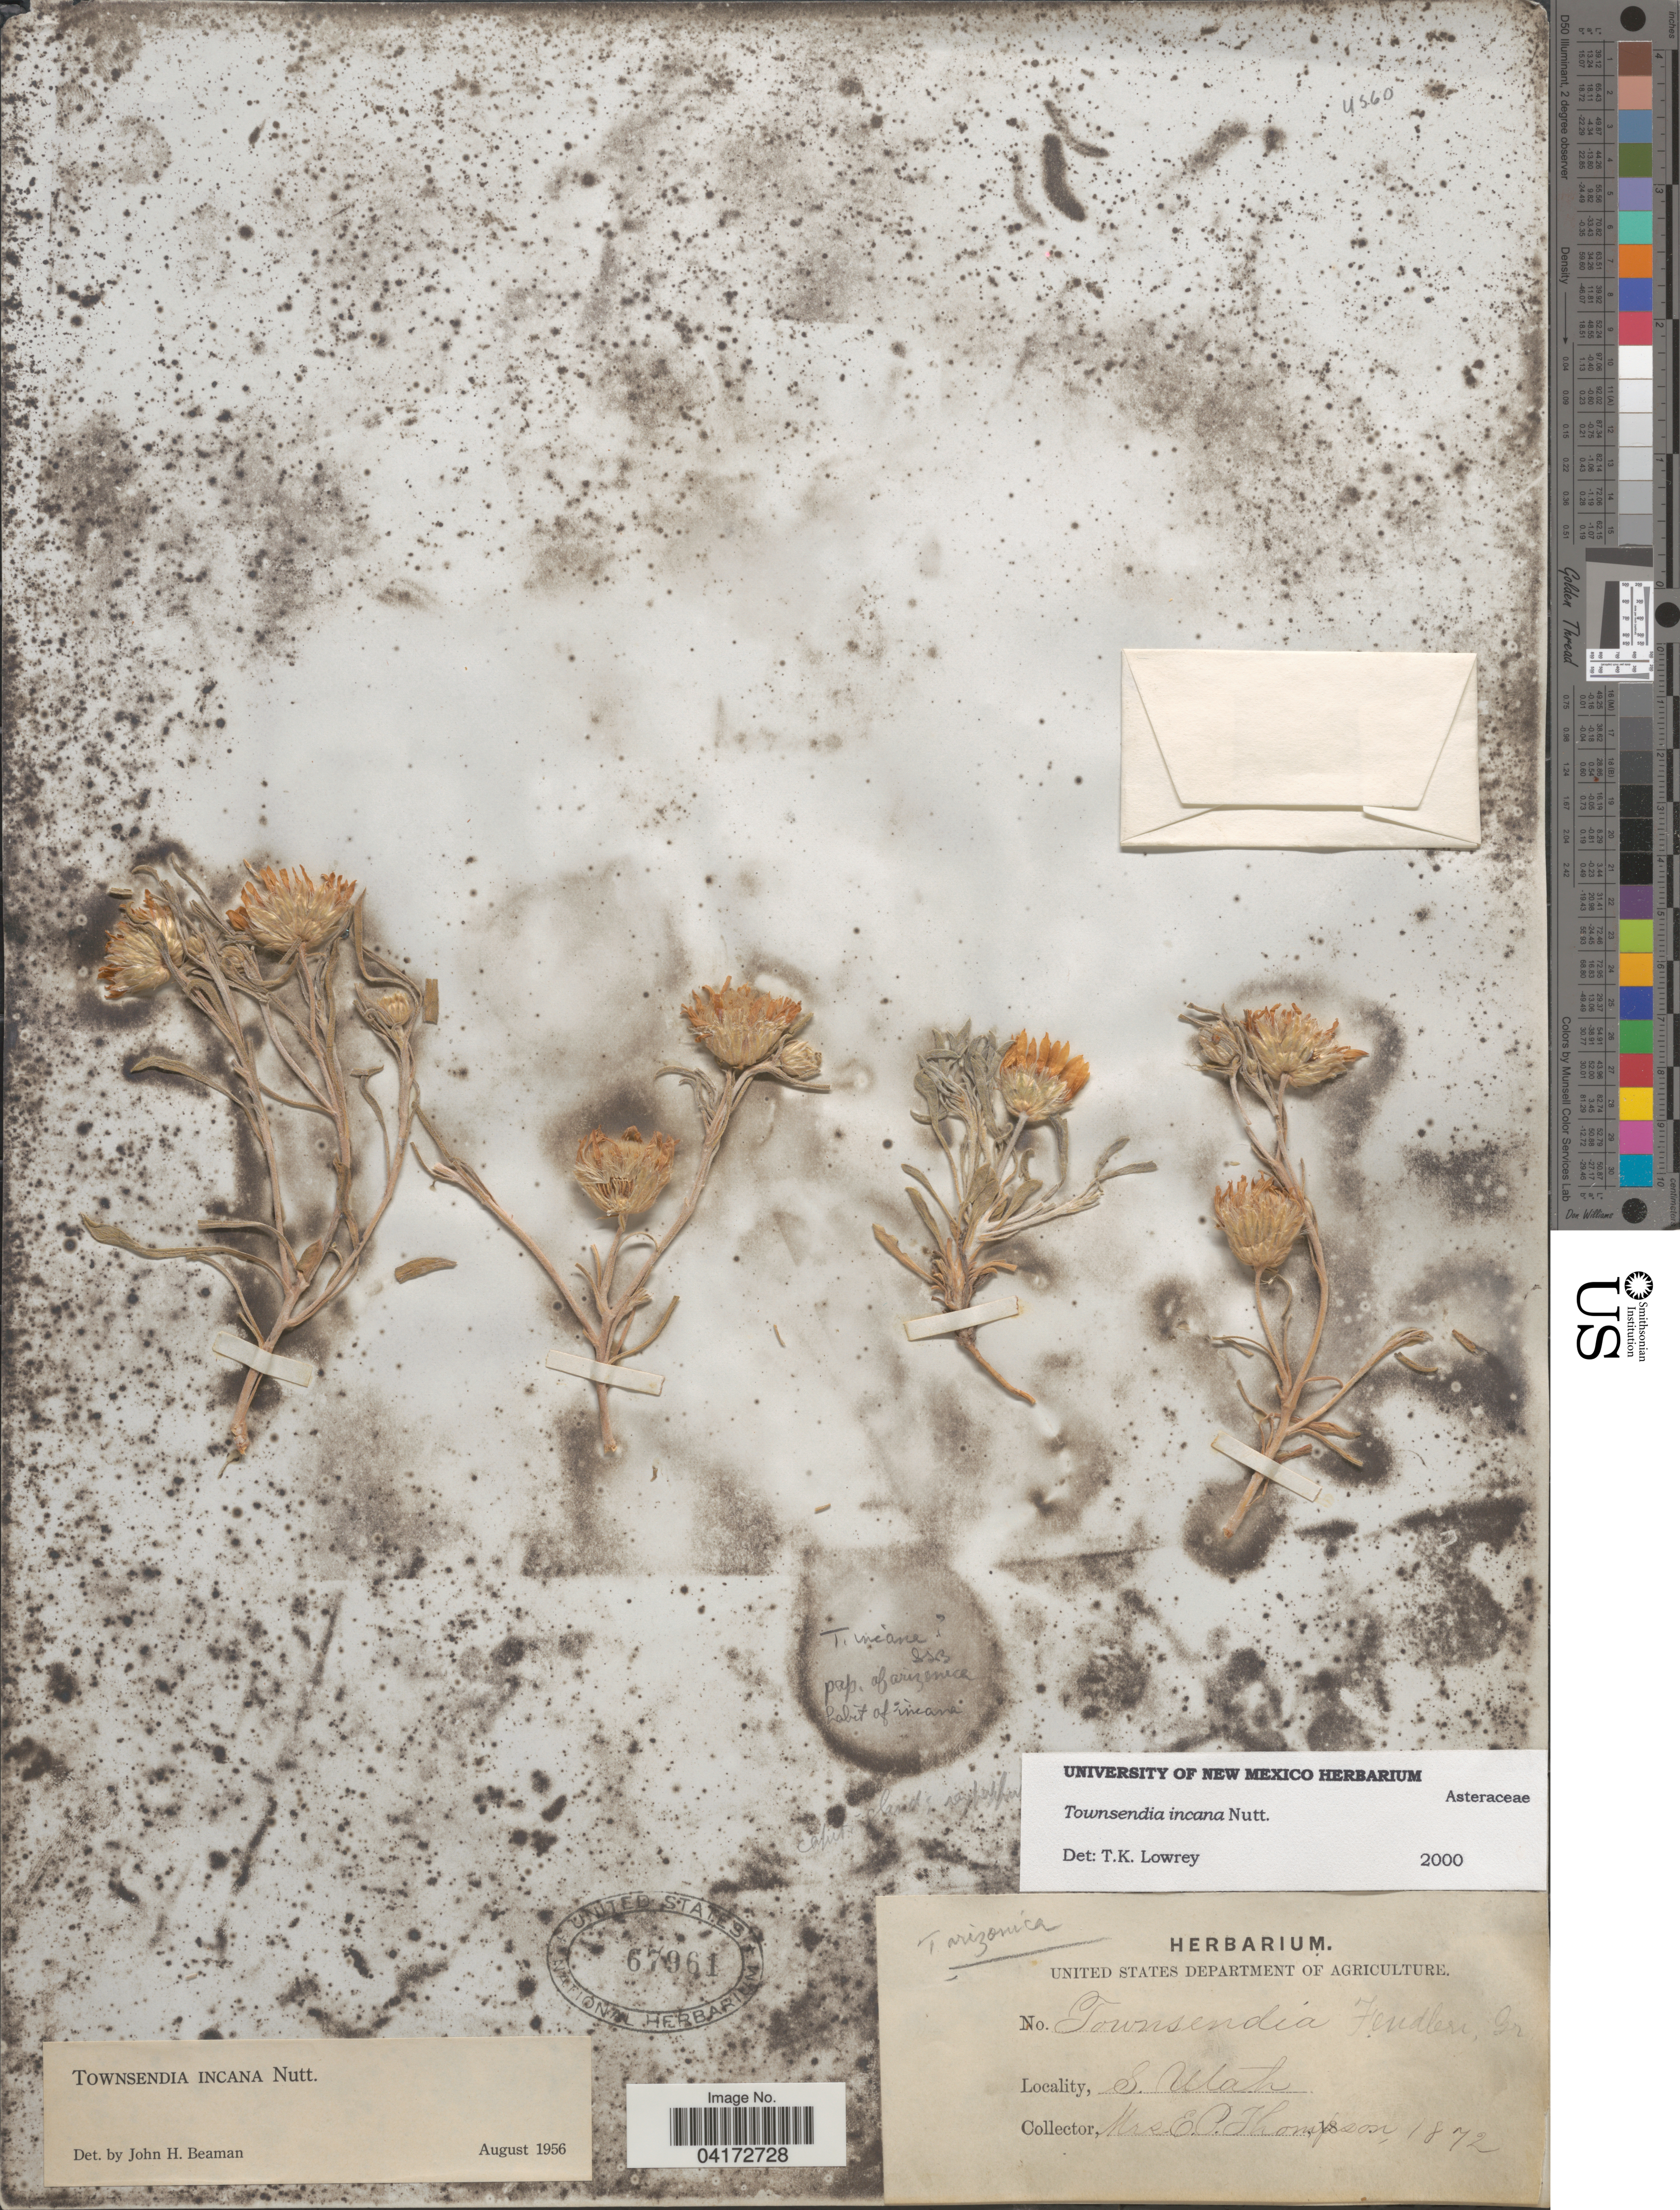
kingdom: Plantae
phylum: Tracheophyta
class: Magnoliopsida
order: Asterales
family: Asteraceae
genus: Townsendia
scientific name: Townsendia incana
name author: Nutt.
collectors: E. P. Thompson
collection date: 1872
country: United States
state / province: Utah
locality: S. Utah.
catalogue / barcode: US 67961